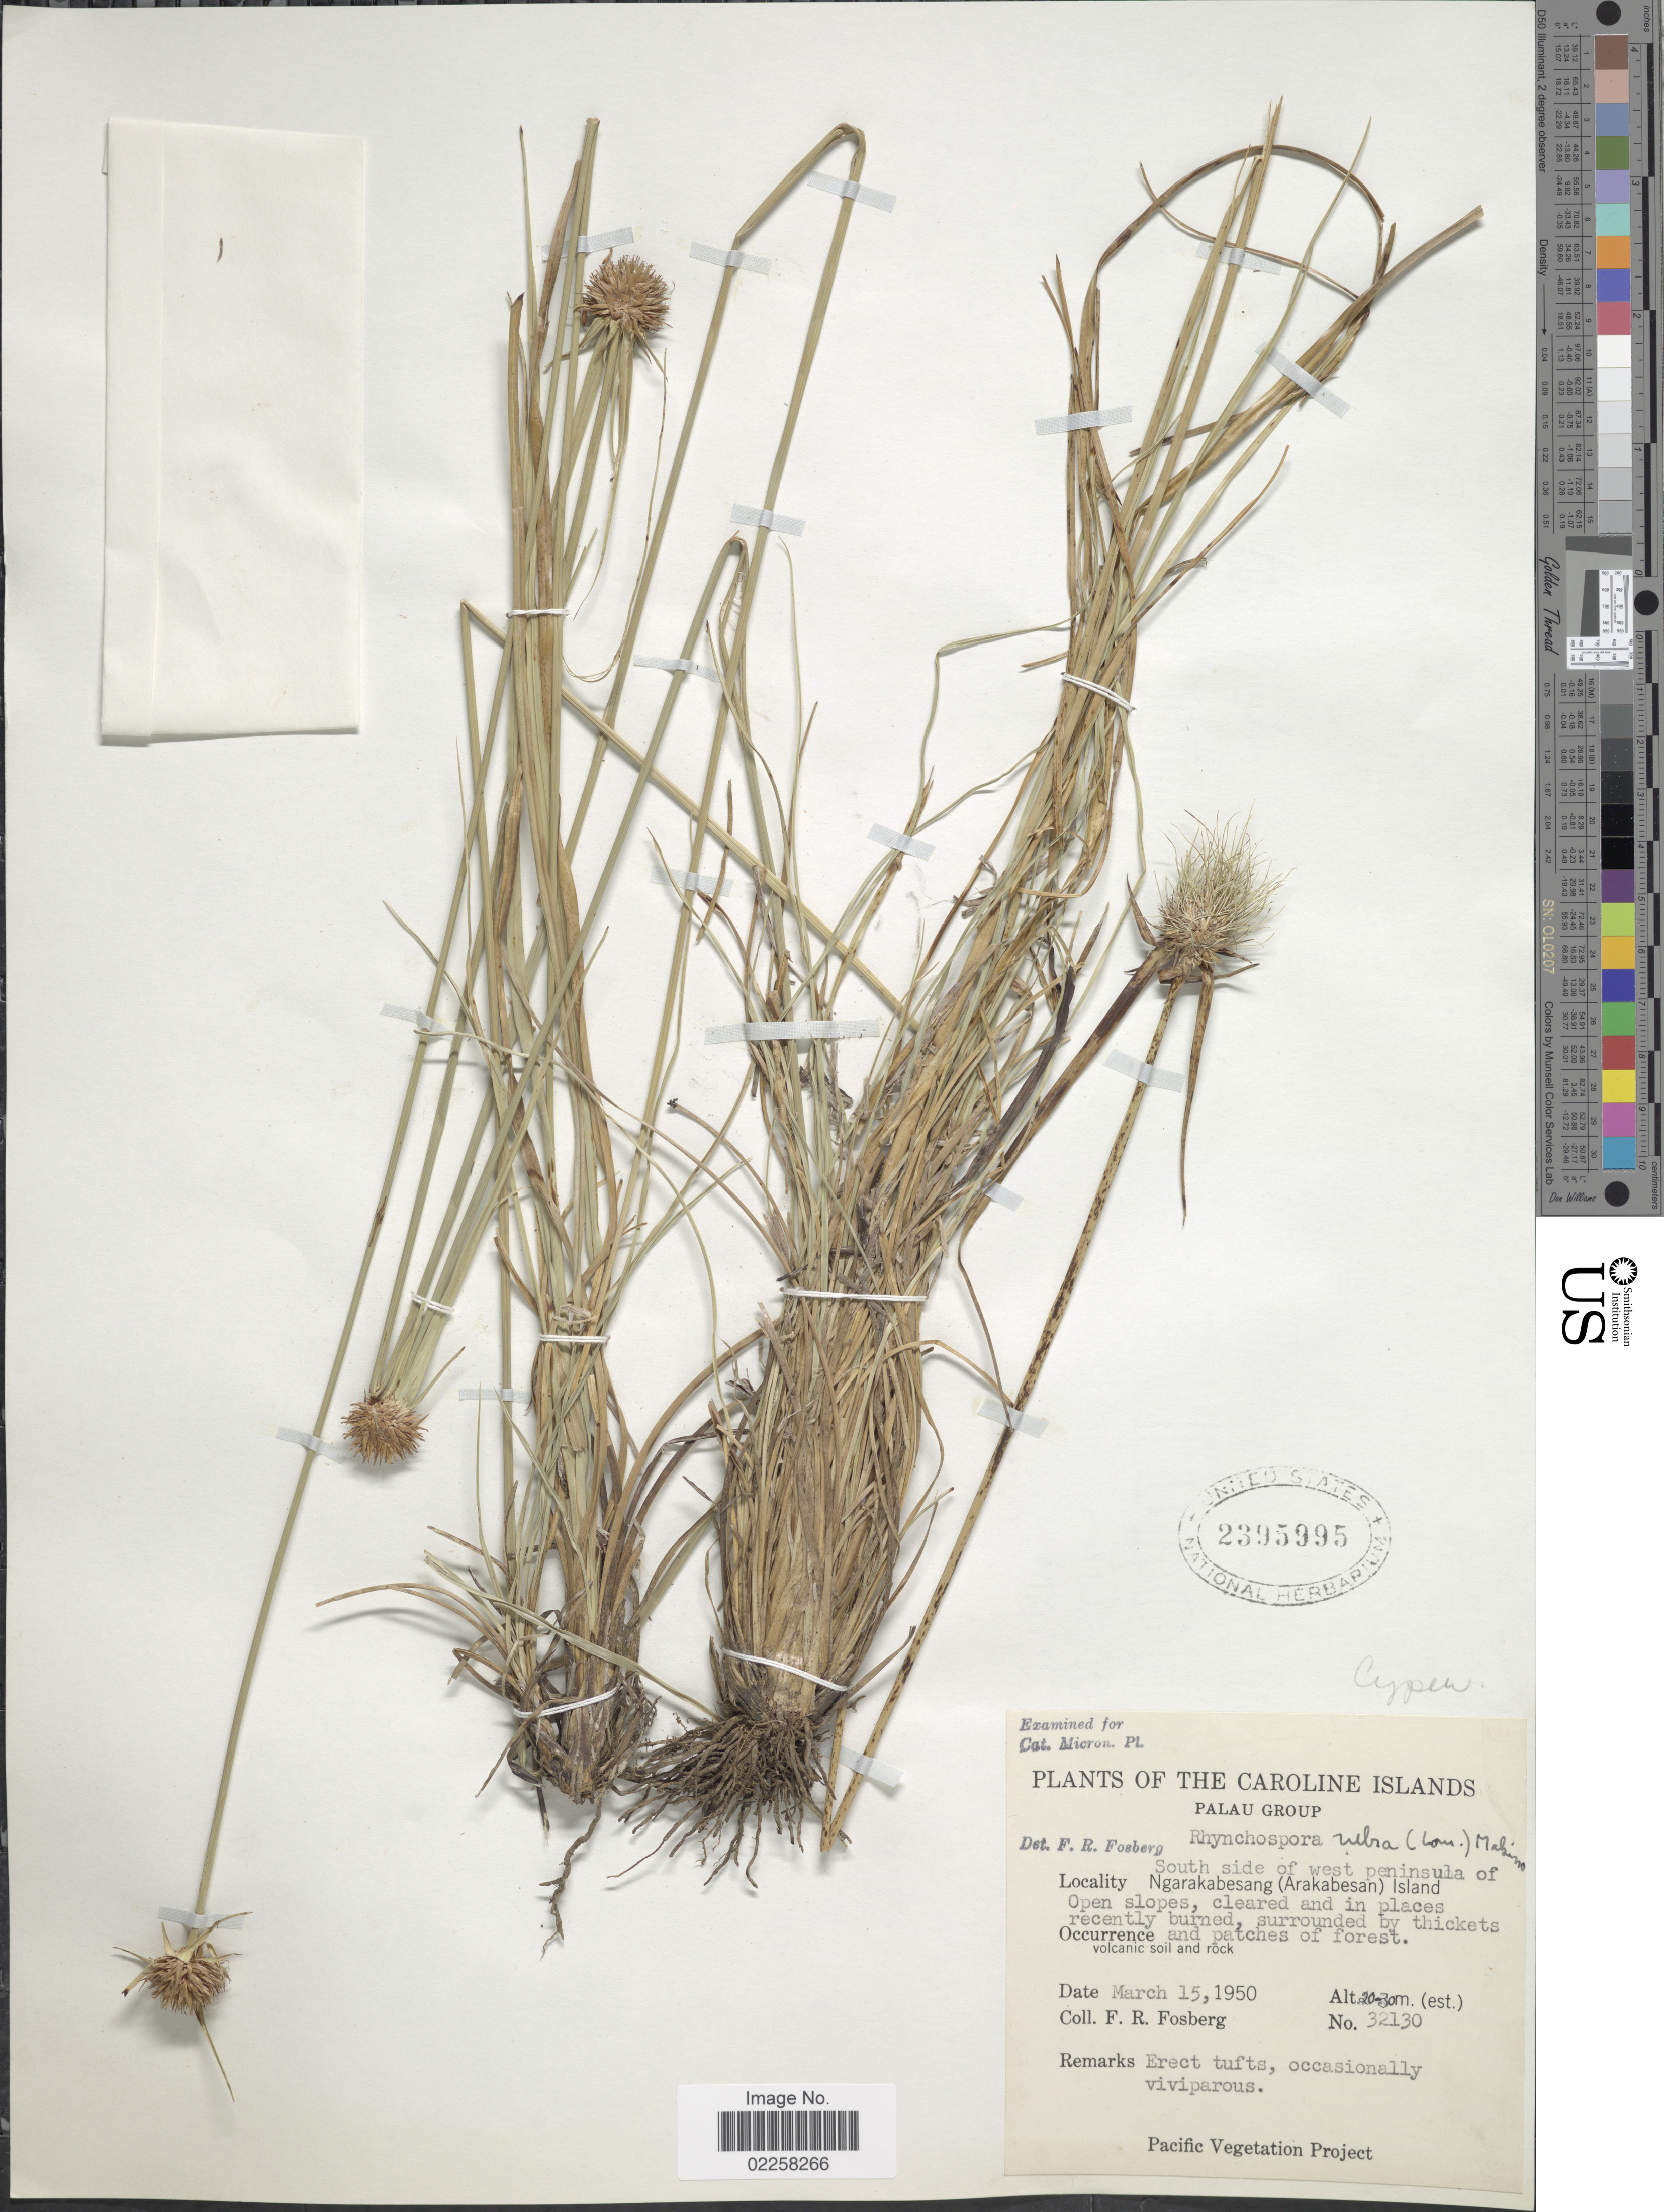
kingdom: Plantae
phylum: Tracheophyta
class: Liliopsida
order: Poales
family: Cyperaceae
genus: Rhynchospora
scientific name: Rhynchospora rubra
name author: (Lour.) Makino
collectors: F. R. Fosberg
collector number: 32130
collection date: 1950-03-15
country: Palau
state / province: Koror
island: Ngerekebesang [Arakabesan]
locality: The Caroline Islands, Palau Group, South side of west peninsula of Ngarakabesang (Arakabesan) Island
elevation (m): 20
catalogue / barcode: US 2395995